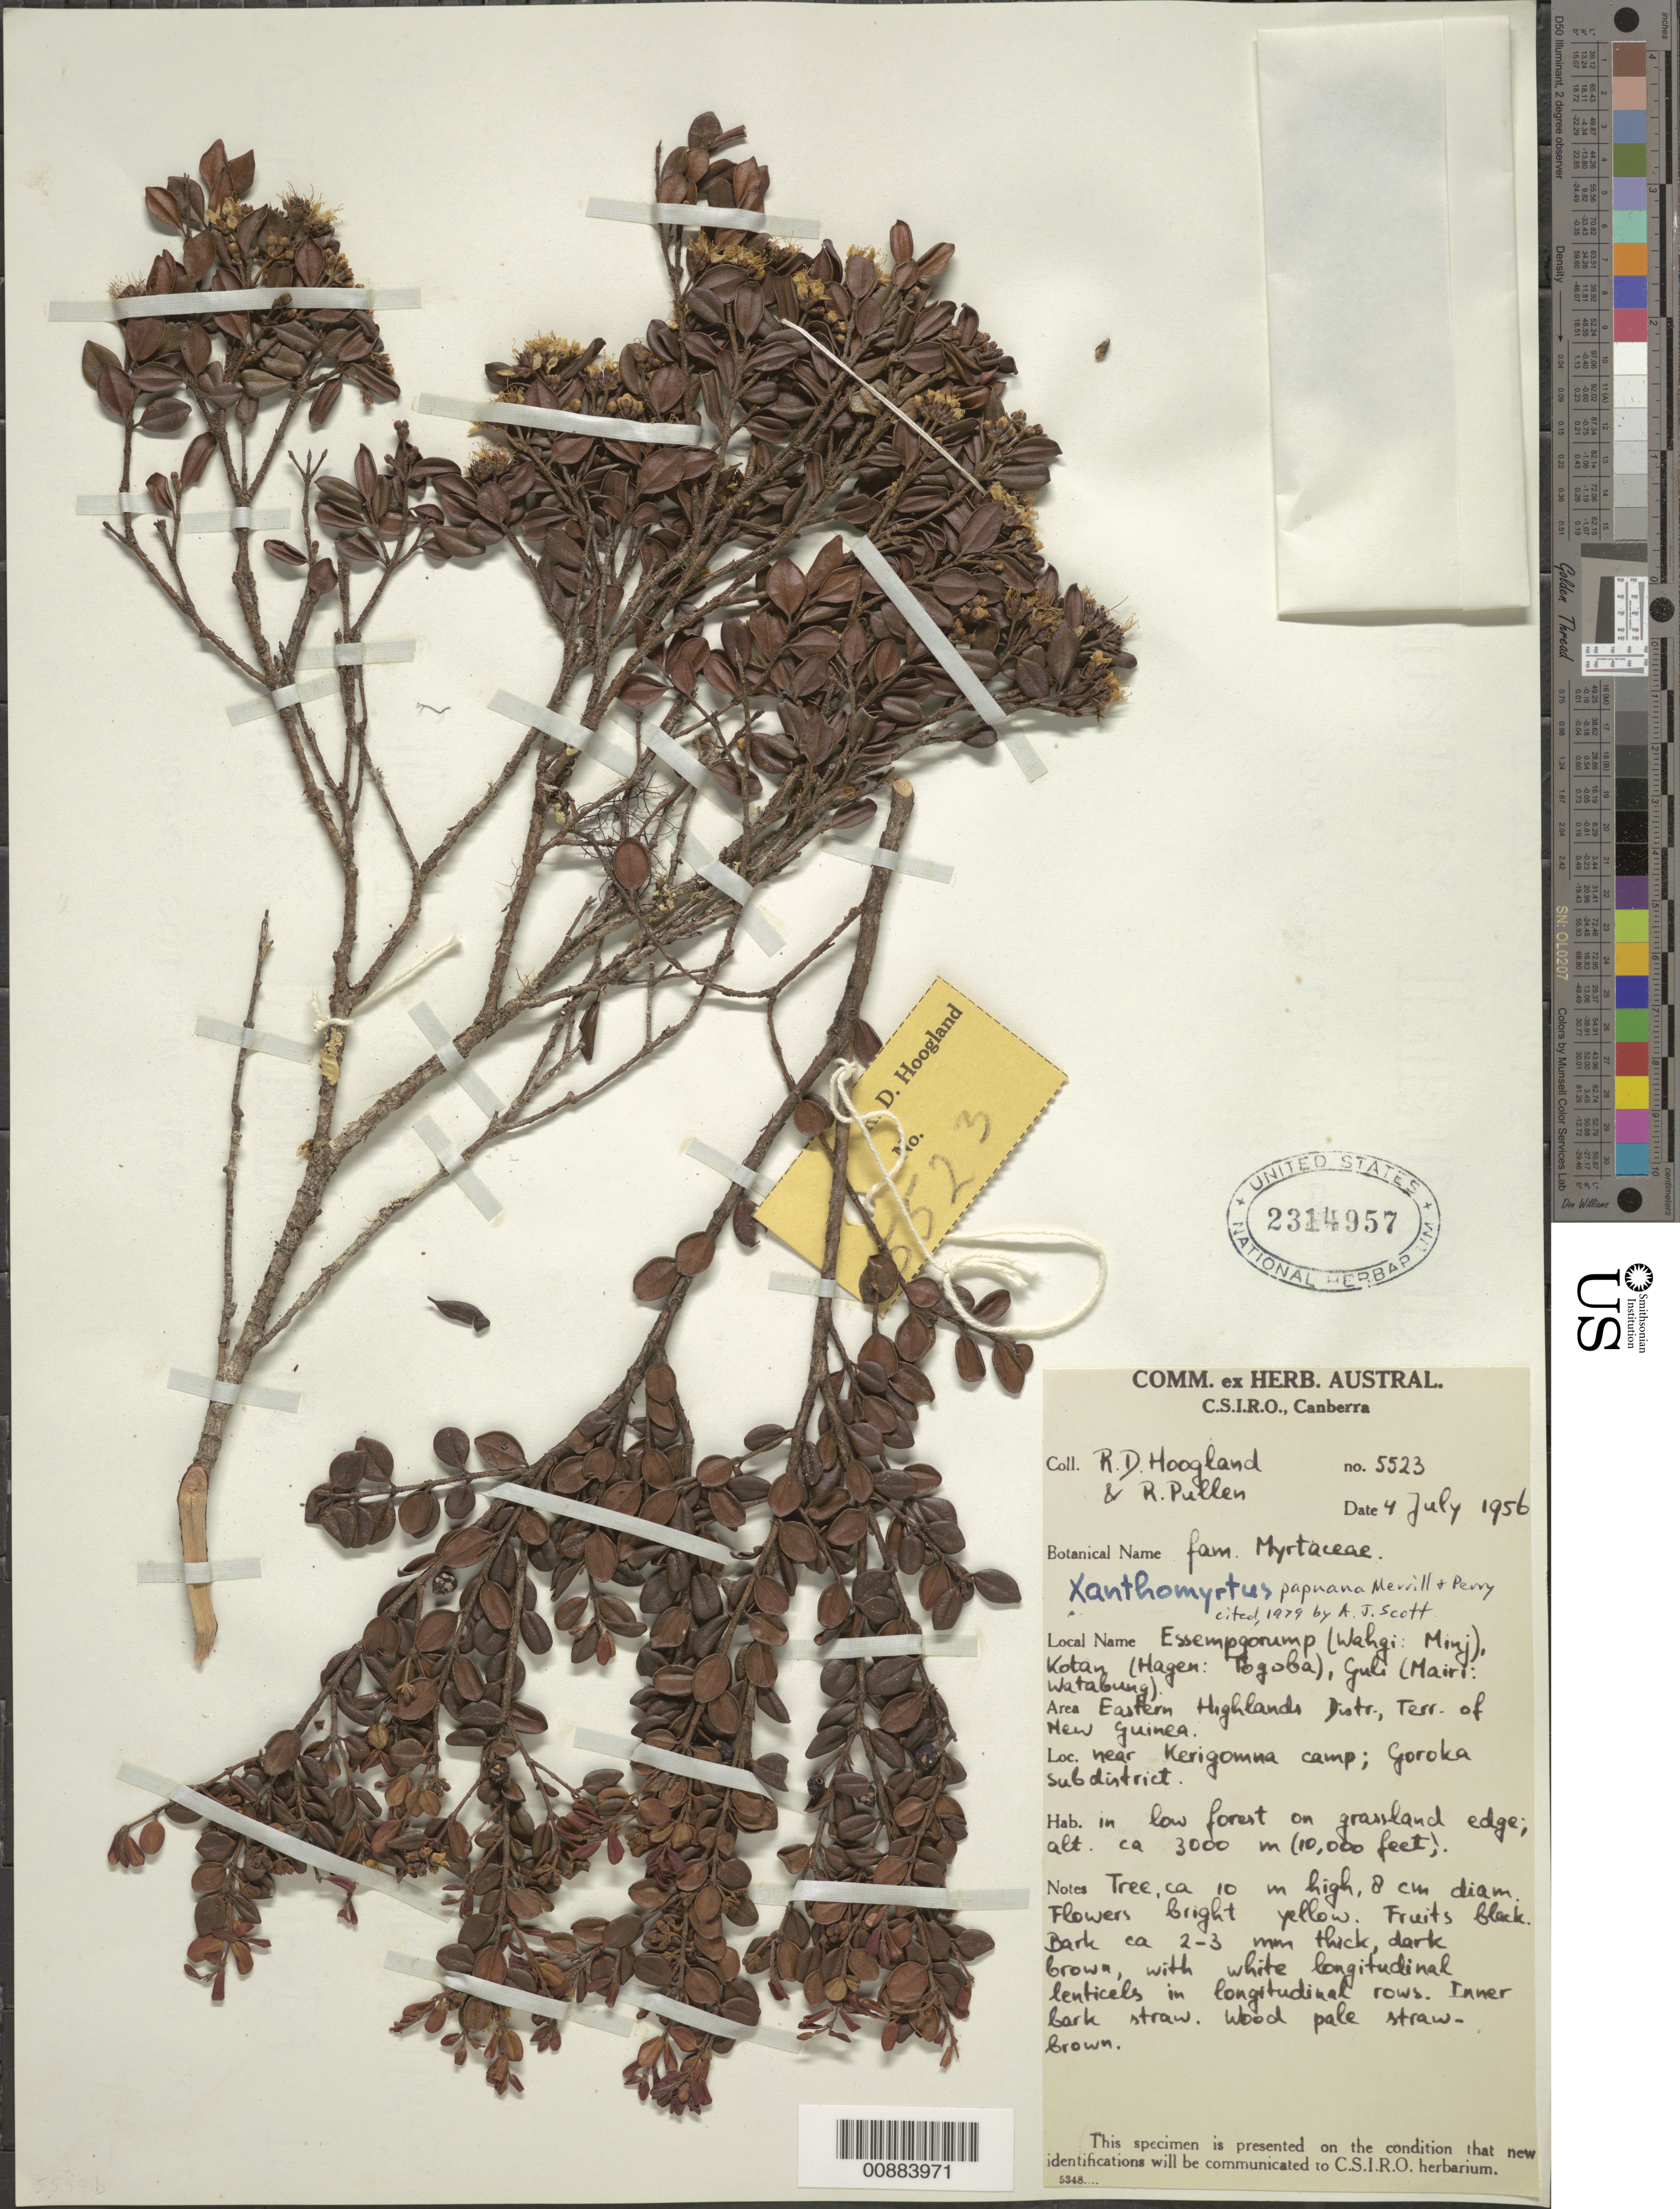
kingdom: Plantae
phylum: Tracheophyta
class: Magnoliopsida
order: Myrtales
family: Myrtaceae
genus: Xanthomyrtus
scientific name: Xanthomyrtus papuana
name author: Merr. & L.M. Perry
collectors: R. D. Hoogland & R. Pullen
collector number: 5523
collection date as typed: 04 Jul 1956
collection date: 1956-07-04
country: Papua New Guinea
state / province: Eastern Highlands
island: New Guinea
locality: Near Kerigomna camp; Goroka subdistrict.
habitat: In low forest on grassland edge;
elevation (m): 3000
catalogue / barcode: US 2314957